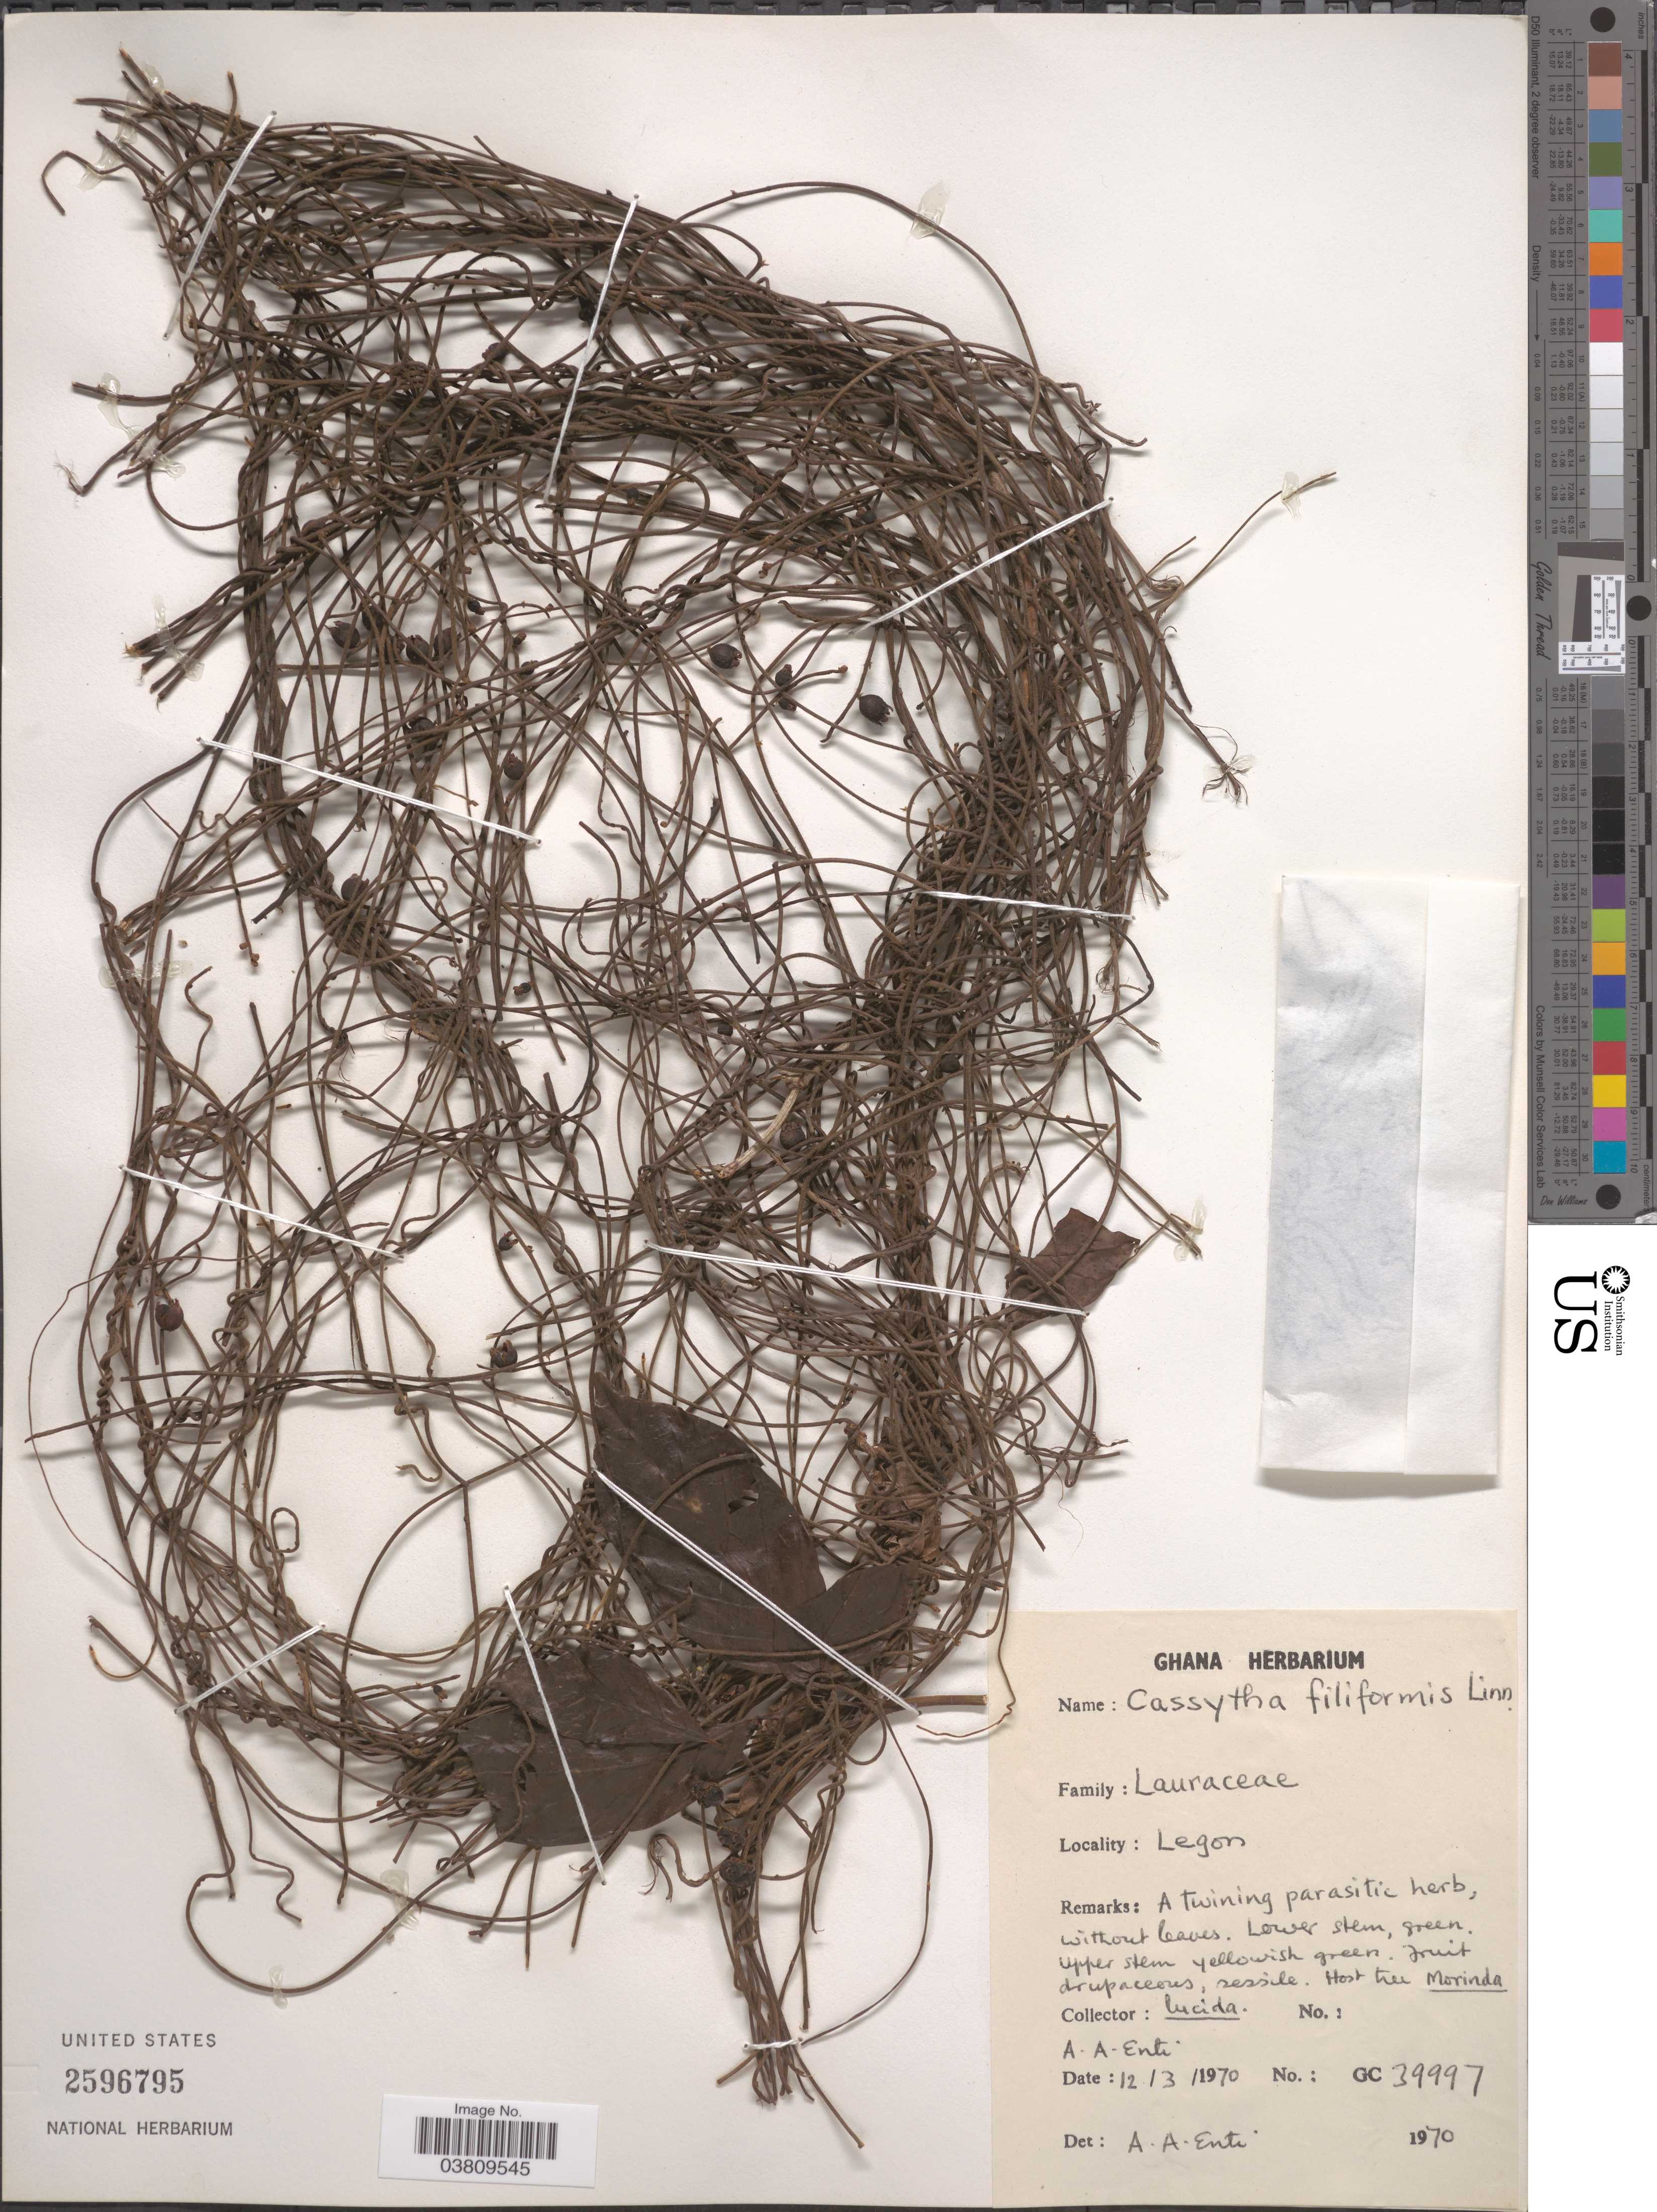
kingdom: Plantae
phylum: Tracheophyta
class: Magnoliopsida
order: Laurales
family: Lauraceae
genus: Cassytha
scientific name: Cassytha filiformis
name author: L.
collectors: A. Enti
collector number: GC39997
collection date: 1970-03-12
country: Ghana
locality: Legon.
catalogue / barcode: US 2596795